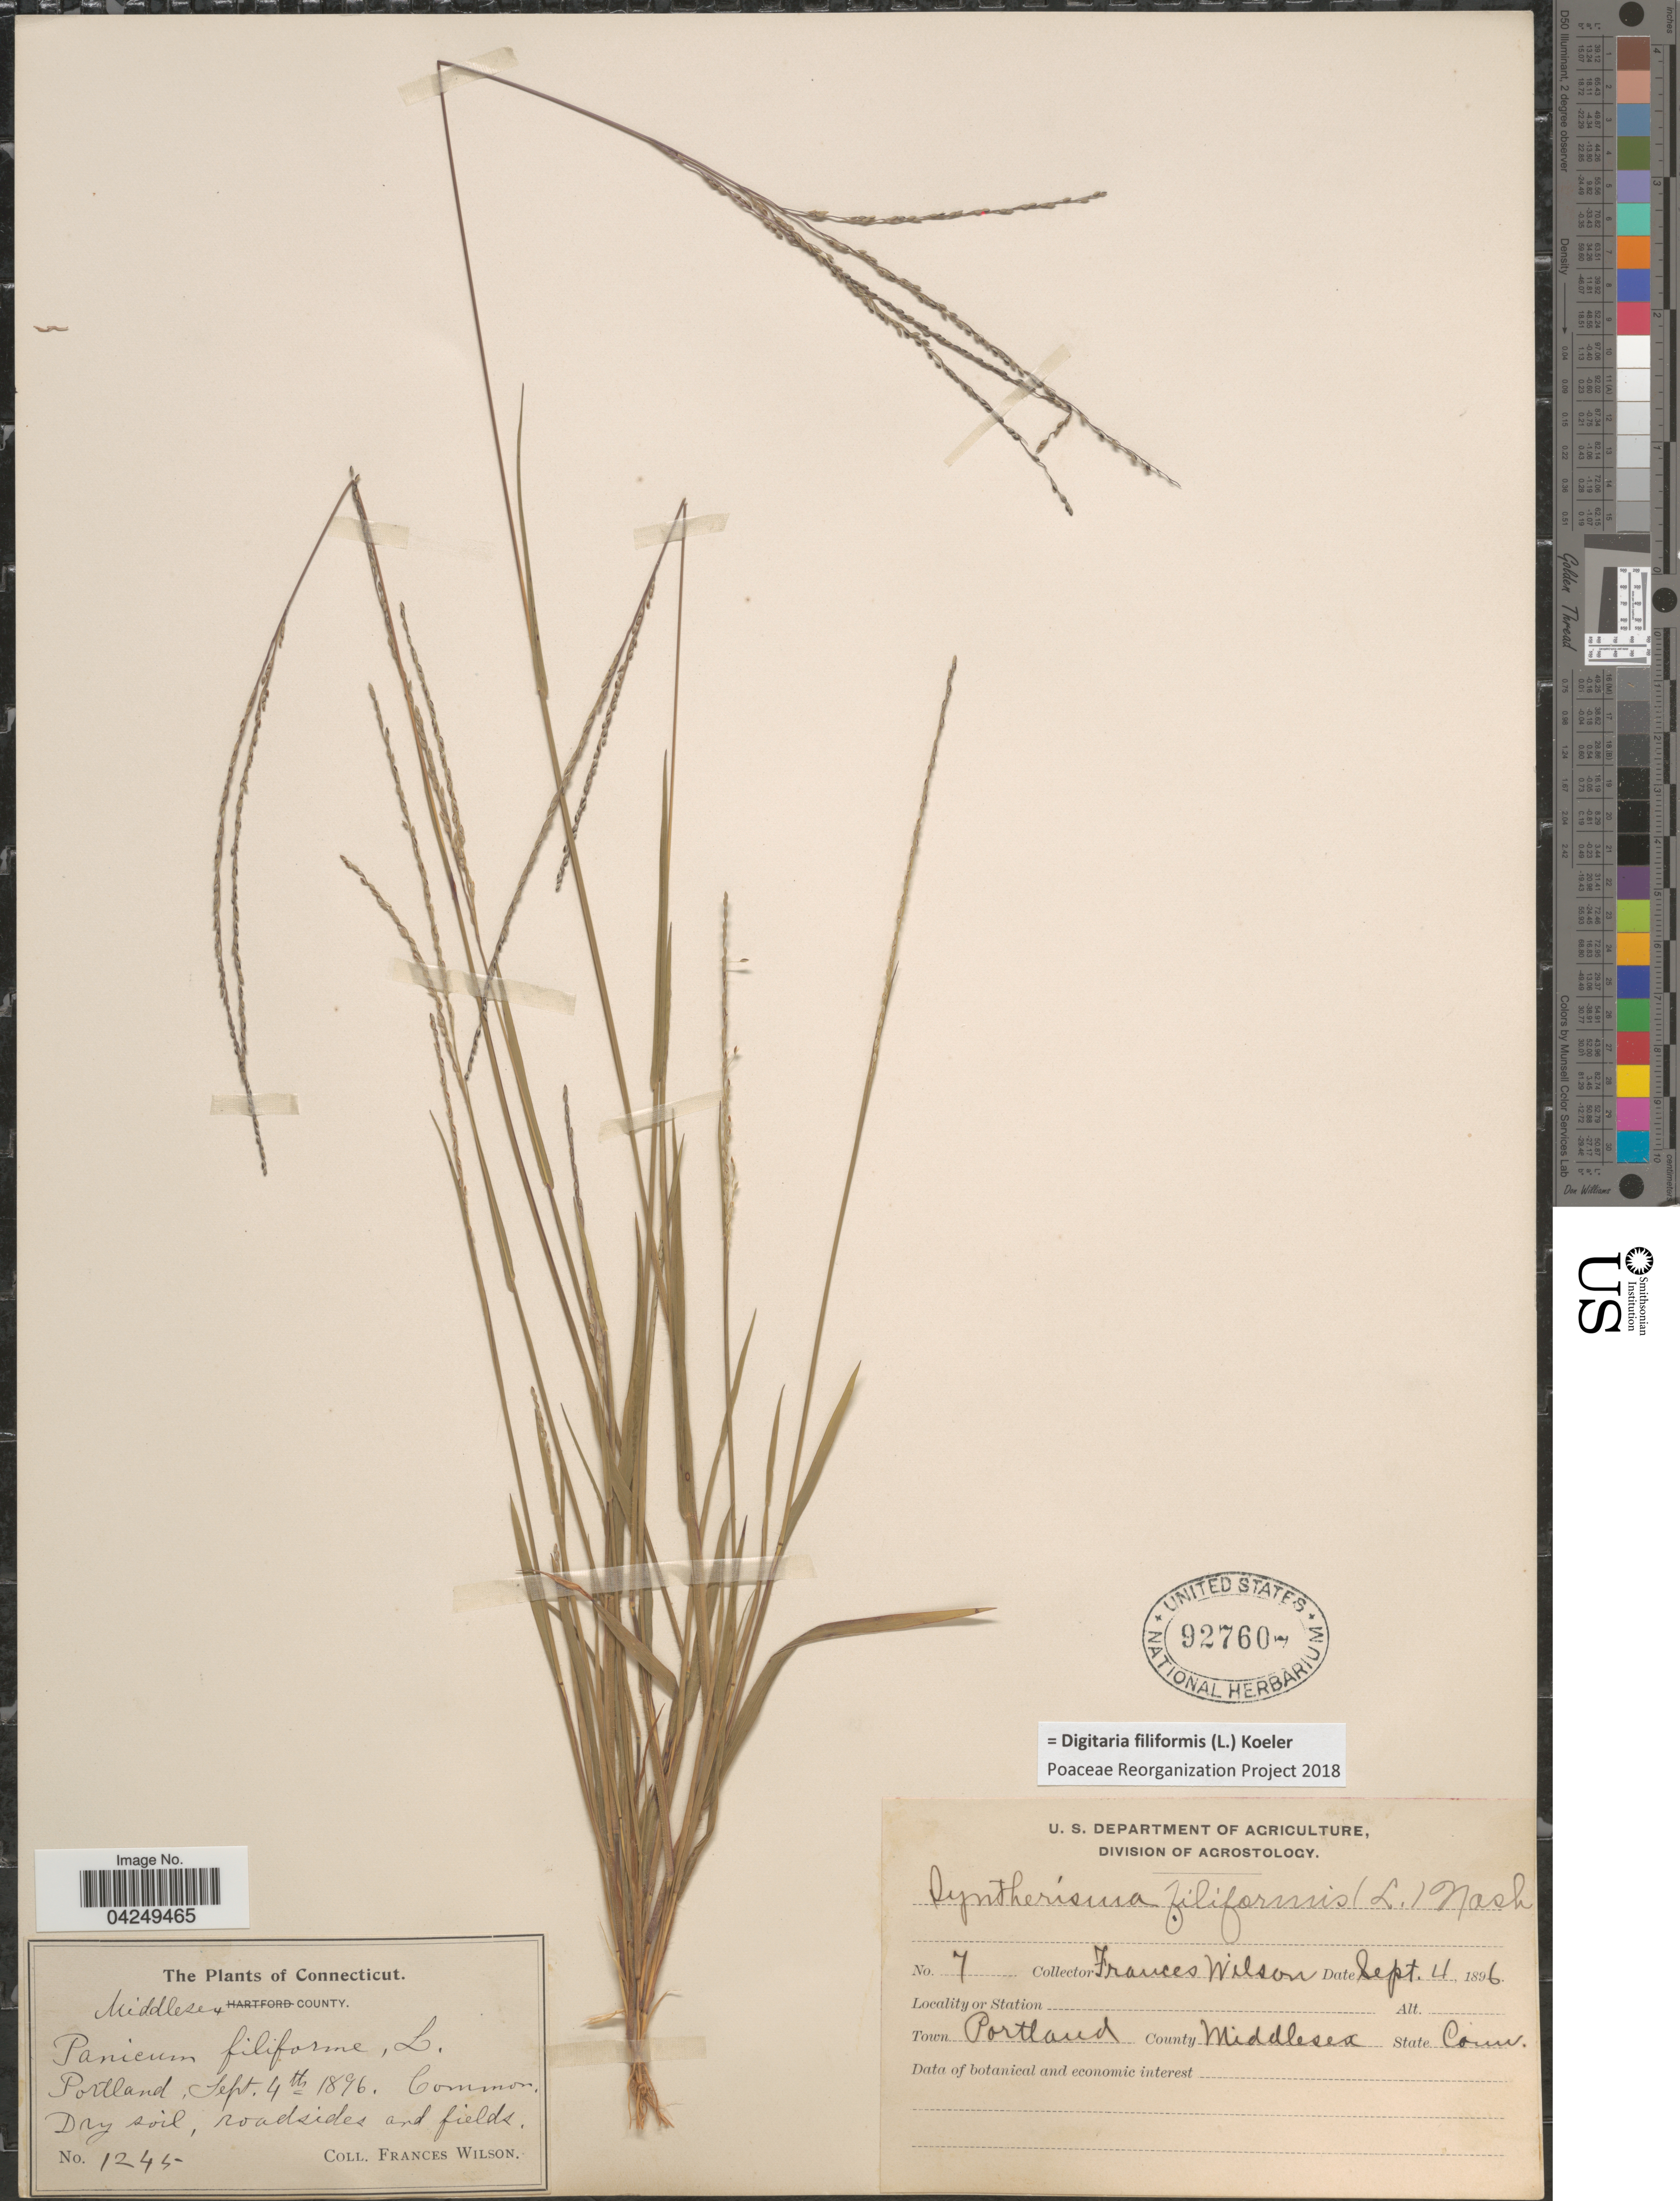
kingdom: Plantae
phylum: Tracheophyta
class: Liliopsida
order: Poales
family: Poaceae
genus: Digitaria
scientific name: Digitaria filiformis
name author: (L.) Koeler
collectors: F. Wilson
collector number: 1245/7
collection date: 1896-09-04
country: United States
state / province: Connecticut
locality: Middlesex County. Portland. Common. Dry soil, roadsides and fields. Town Portland. County Middlesex.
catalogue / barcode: US 927607